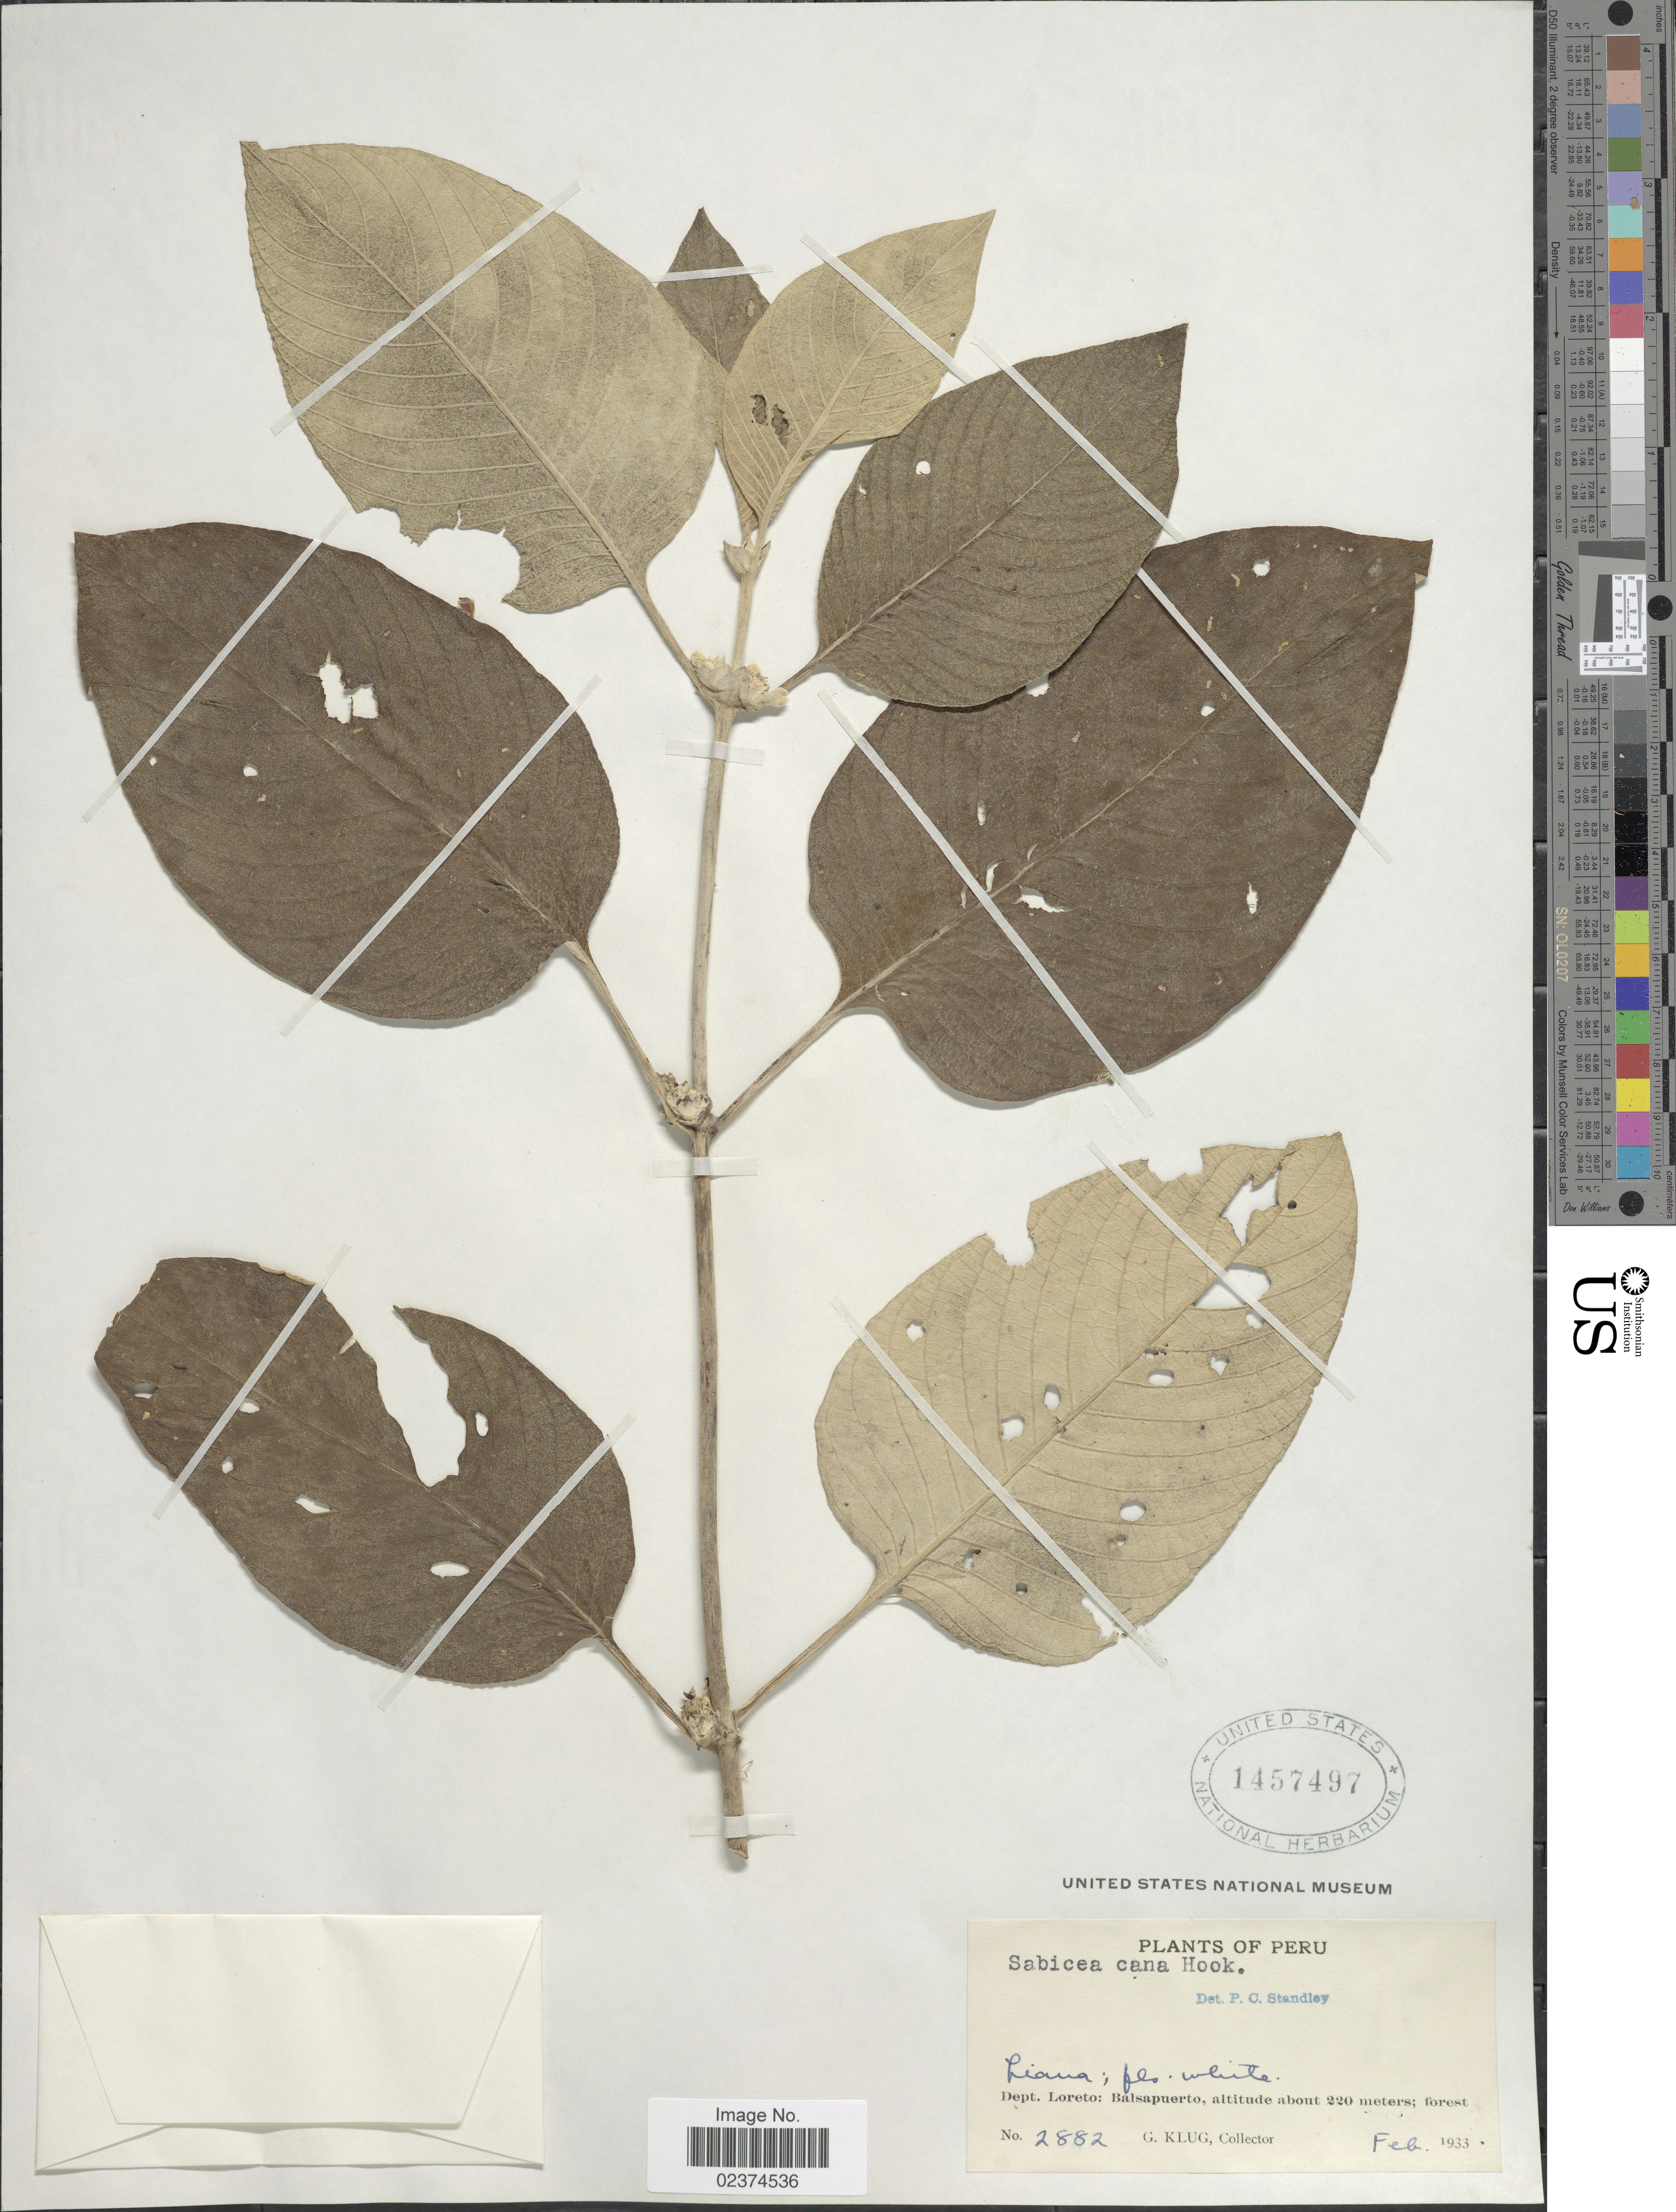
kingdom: Plantae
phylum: Tracheophyta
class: Magnoliopsida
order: Gentianales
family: Rubiaceae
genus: Sabicea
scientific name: Sabicea cana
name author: Hook. f.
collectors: G. Klug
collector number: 2882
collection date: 1933-02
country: Peru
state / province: Loreto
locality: Depto: Loreto, Balsapuerto; forest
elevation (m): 220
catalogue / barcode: US 1457497